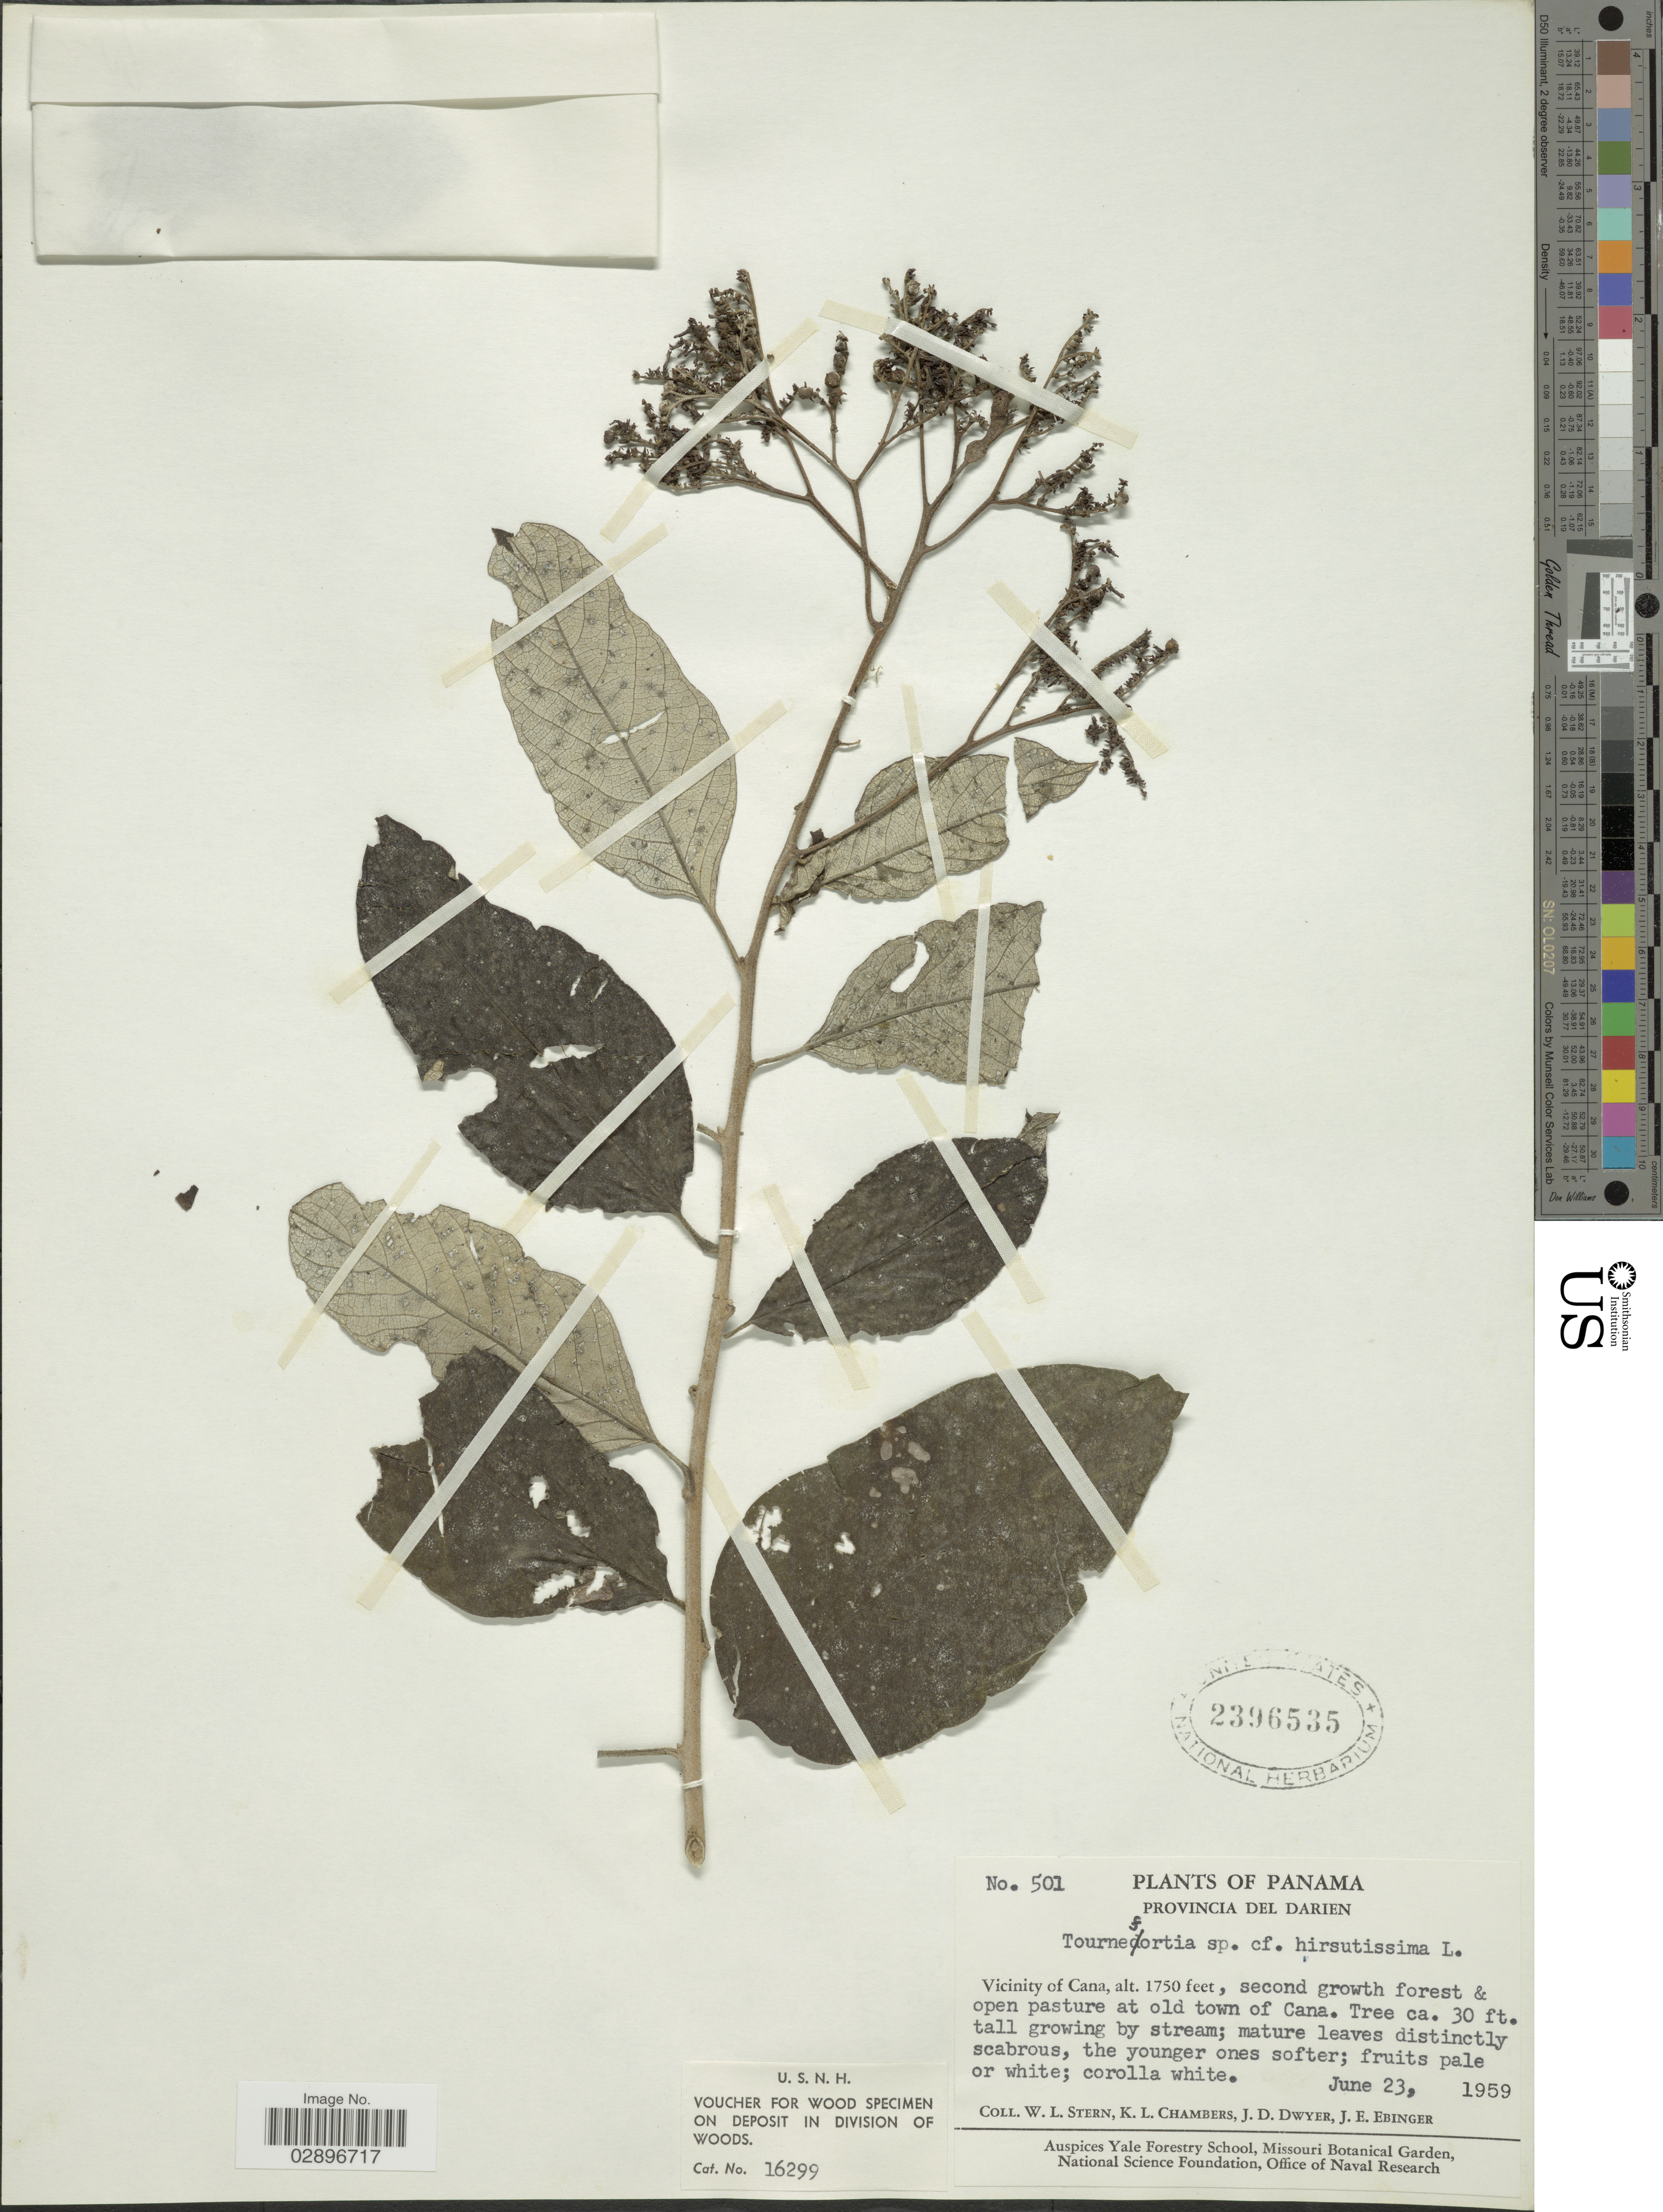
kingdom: Plantae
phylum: Tracheophyta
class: Magnoliopsida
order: Boraginales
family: Heliotropiaceae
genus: Tournefortia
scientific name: Tournefortia hirsutissima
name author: L.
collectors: W. L. Stern, K. Chambers, J. D. Dwyer & J. Ebinger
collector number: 501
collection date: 1959-06-23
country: Panama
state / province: Darién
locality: Vicinity of Cana. At old town of Cana.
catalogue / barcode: US 2396535